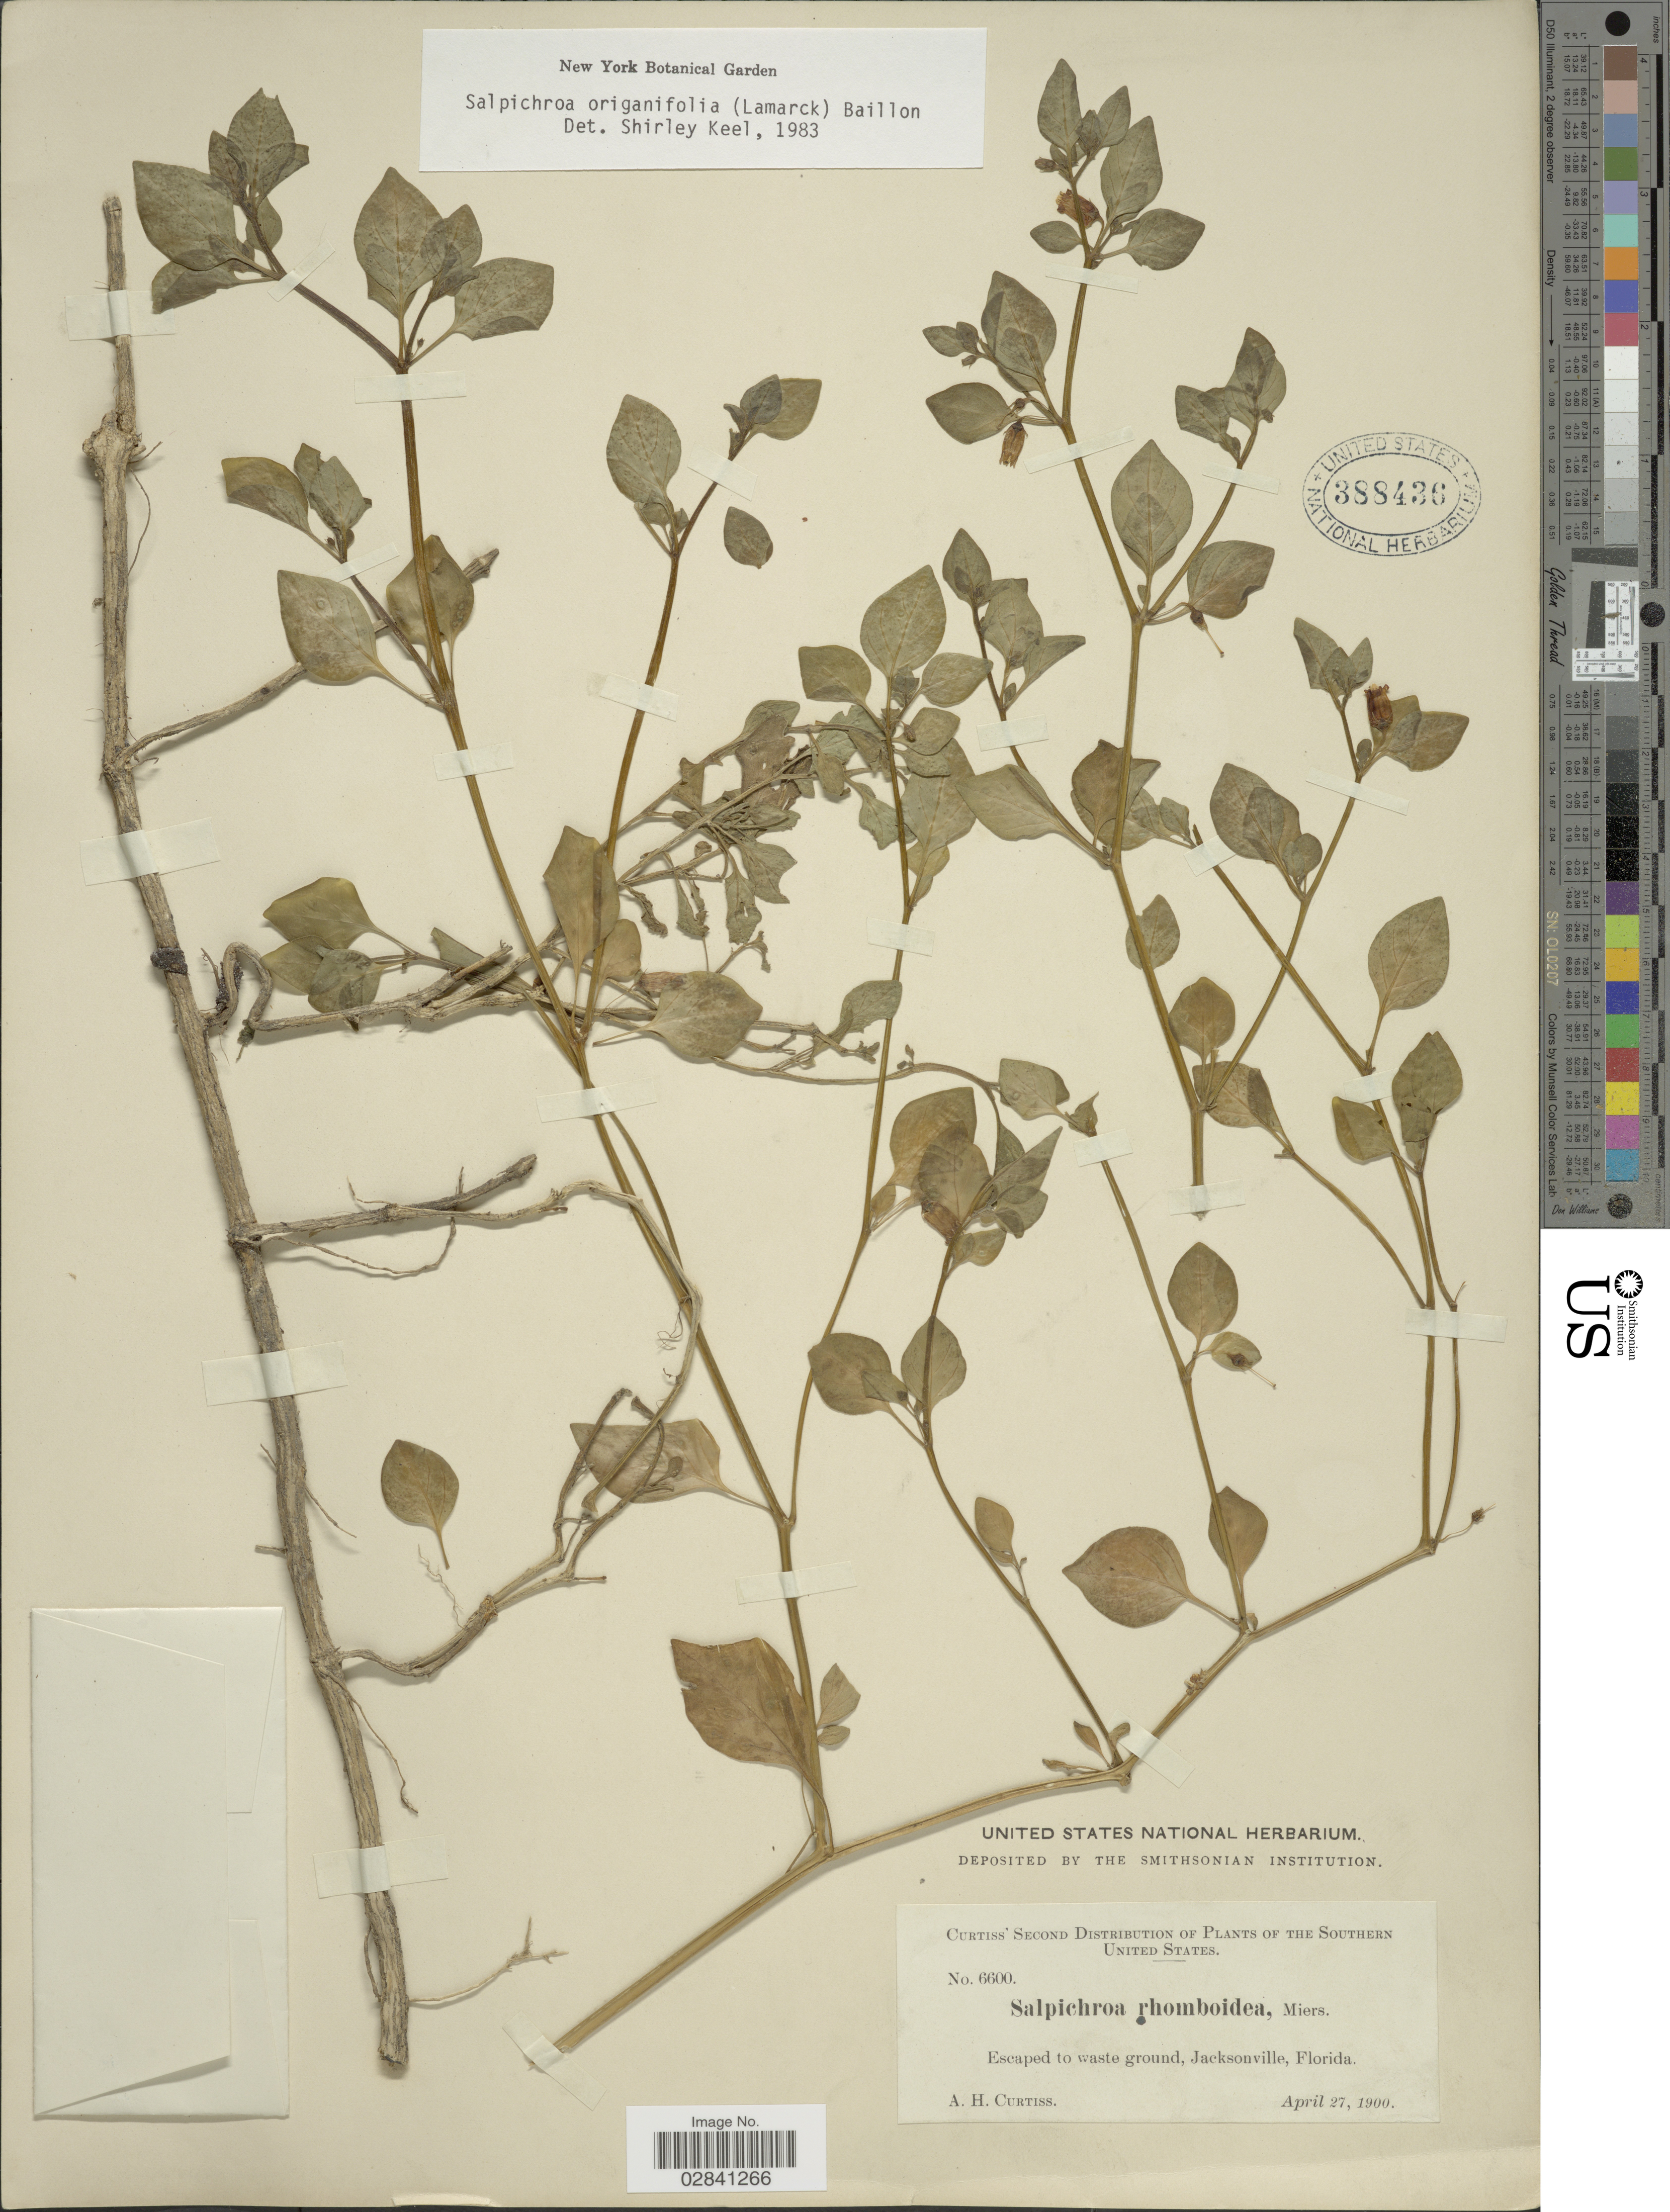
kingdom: Plantae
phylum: Tracheophyta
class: Magnoliopsida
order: Solanales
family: Solanaceae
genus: Salpichroa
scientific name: Salpichroa origanifolia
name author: (Lam.) Baill.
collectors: A. H. Curtiss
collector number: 6600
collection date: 1900-04-27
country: United States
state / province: Florida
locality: The Southern United States. Escaped to waste ground, Jacksonville.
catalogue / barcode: US 388436